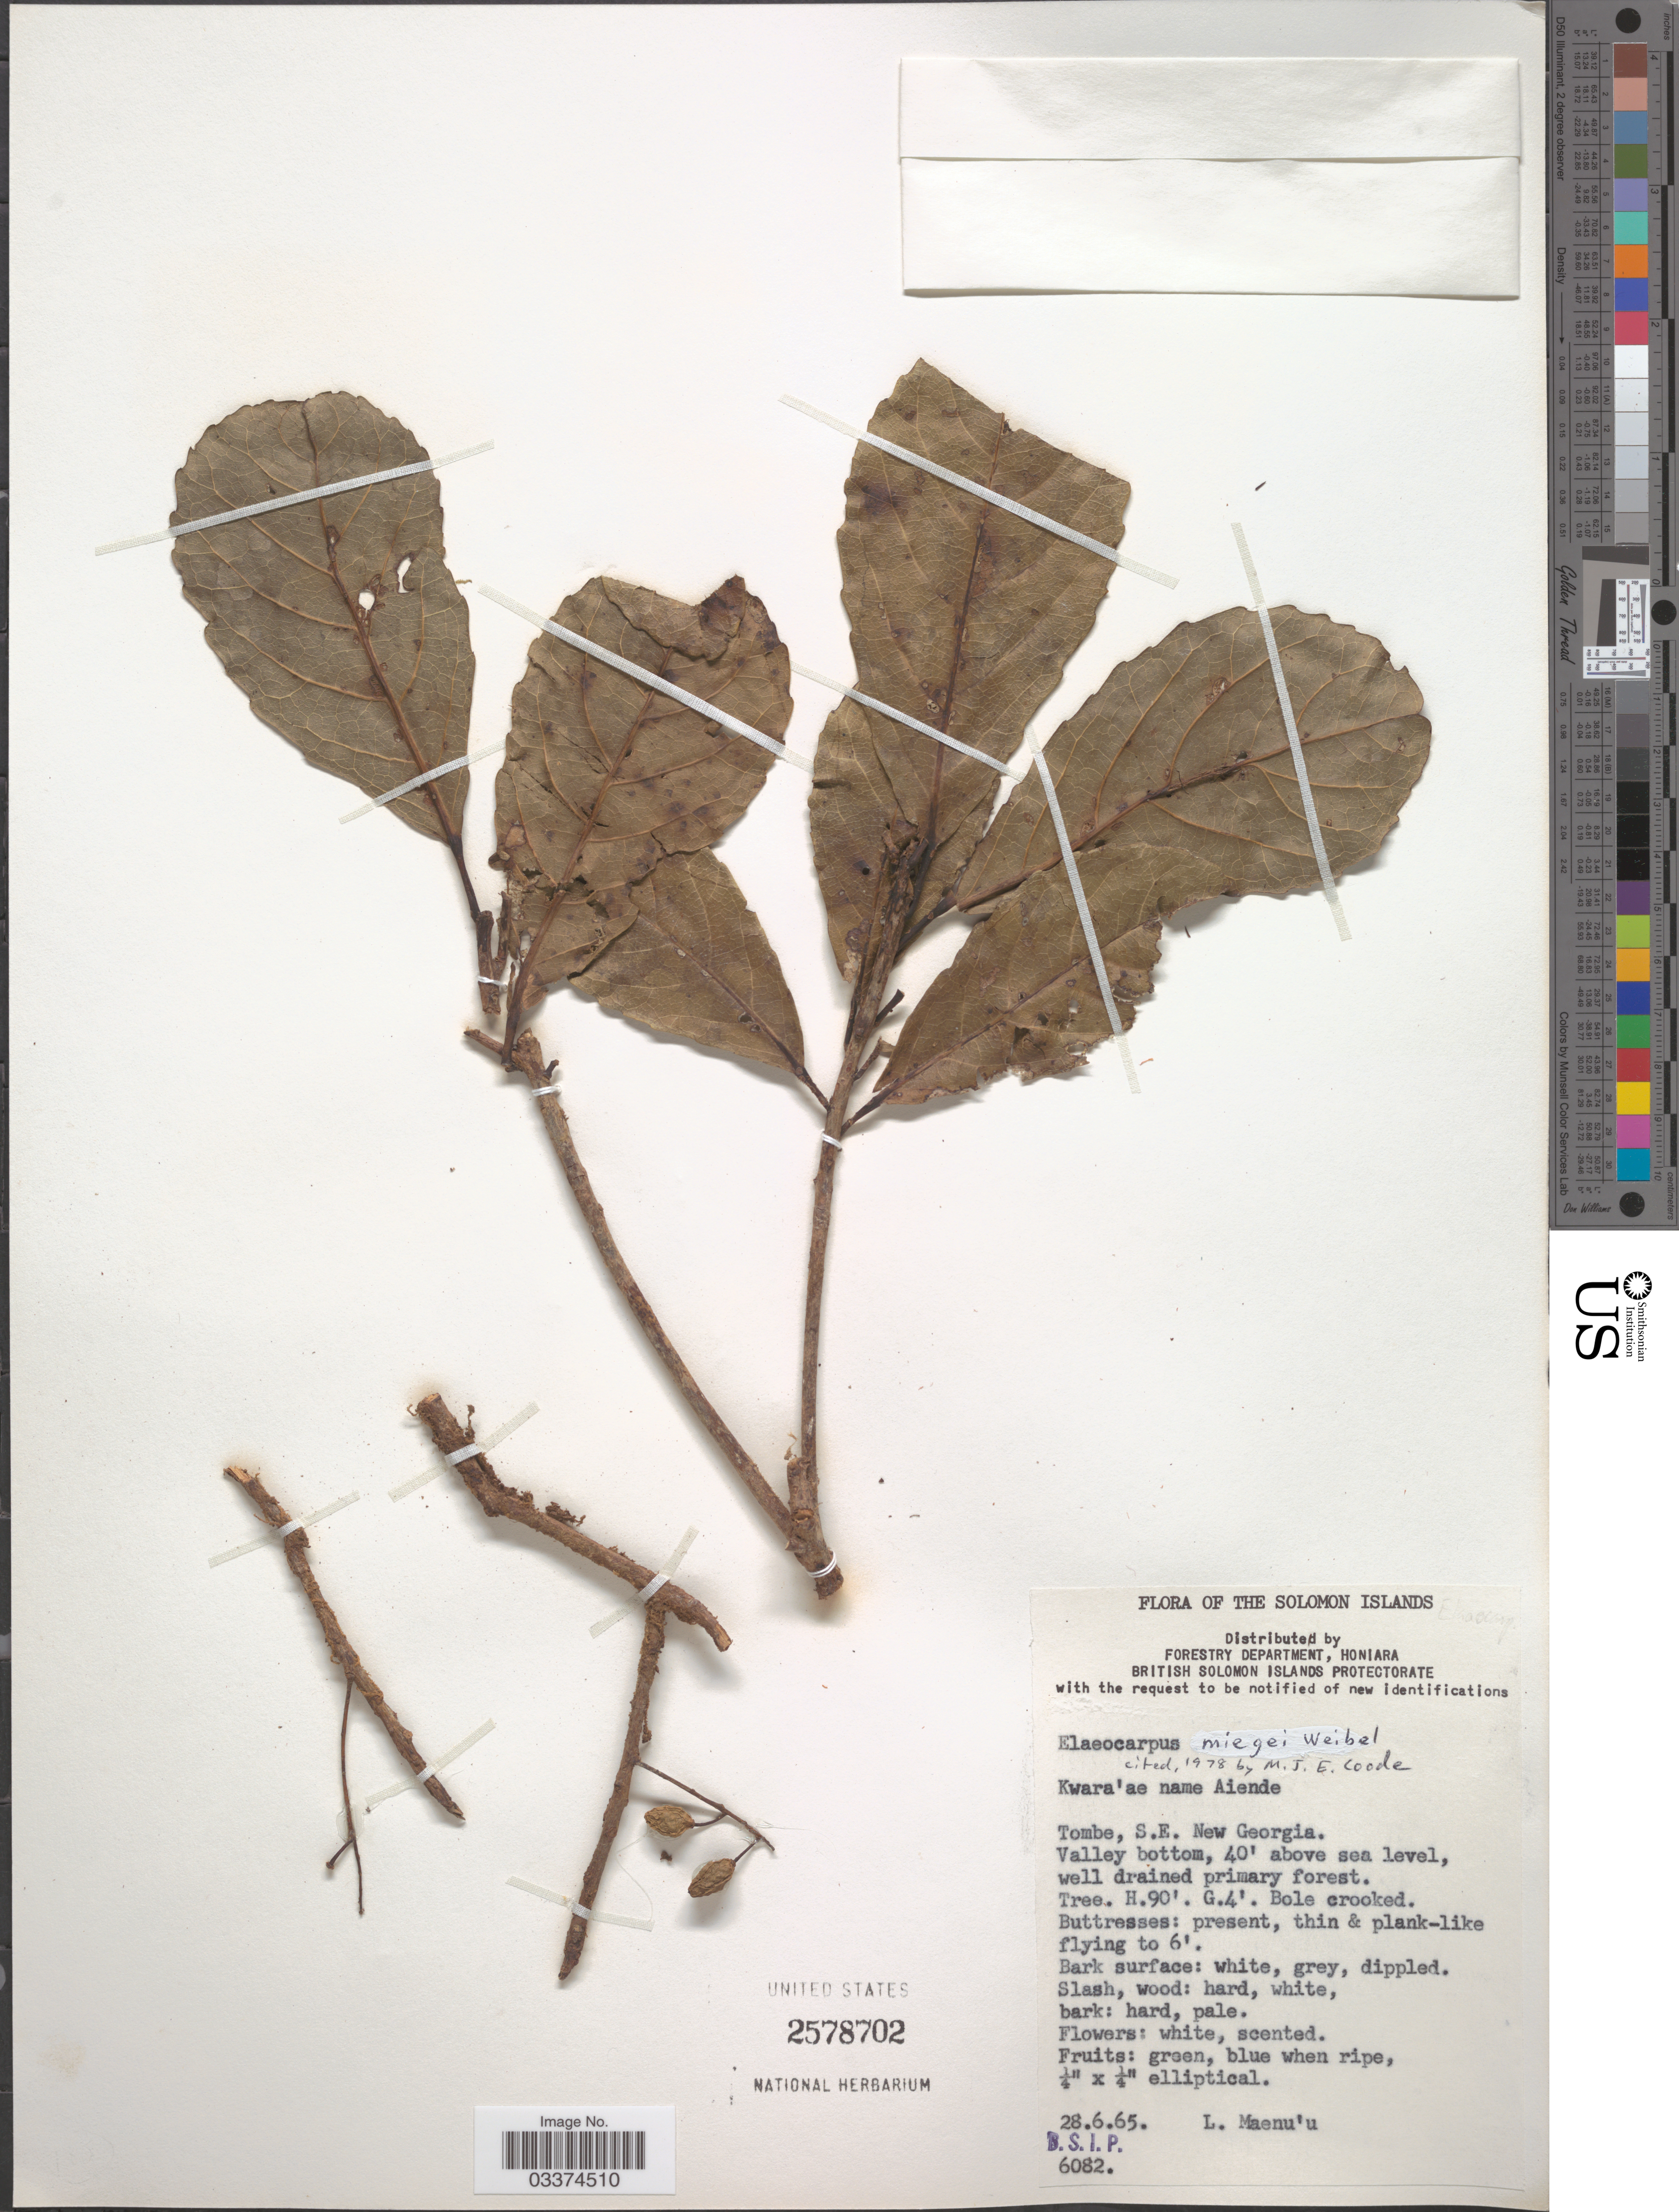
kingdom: Plantae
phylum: Tracheophyta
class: Magnoliopsida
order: Oxalidales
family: Elaeocarpaceae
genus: Elaeocarpus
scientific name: Elaeocarpus miegei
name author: Weibel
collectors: L. Maenu'u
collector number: BSIP6082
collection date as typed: Transcribed d/m/y: 28/6/65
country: Solomon Islands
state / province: Solomon Islands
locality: Tombe, S.E. New Georgia, Valley bottom.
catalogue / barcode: US 2578702